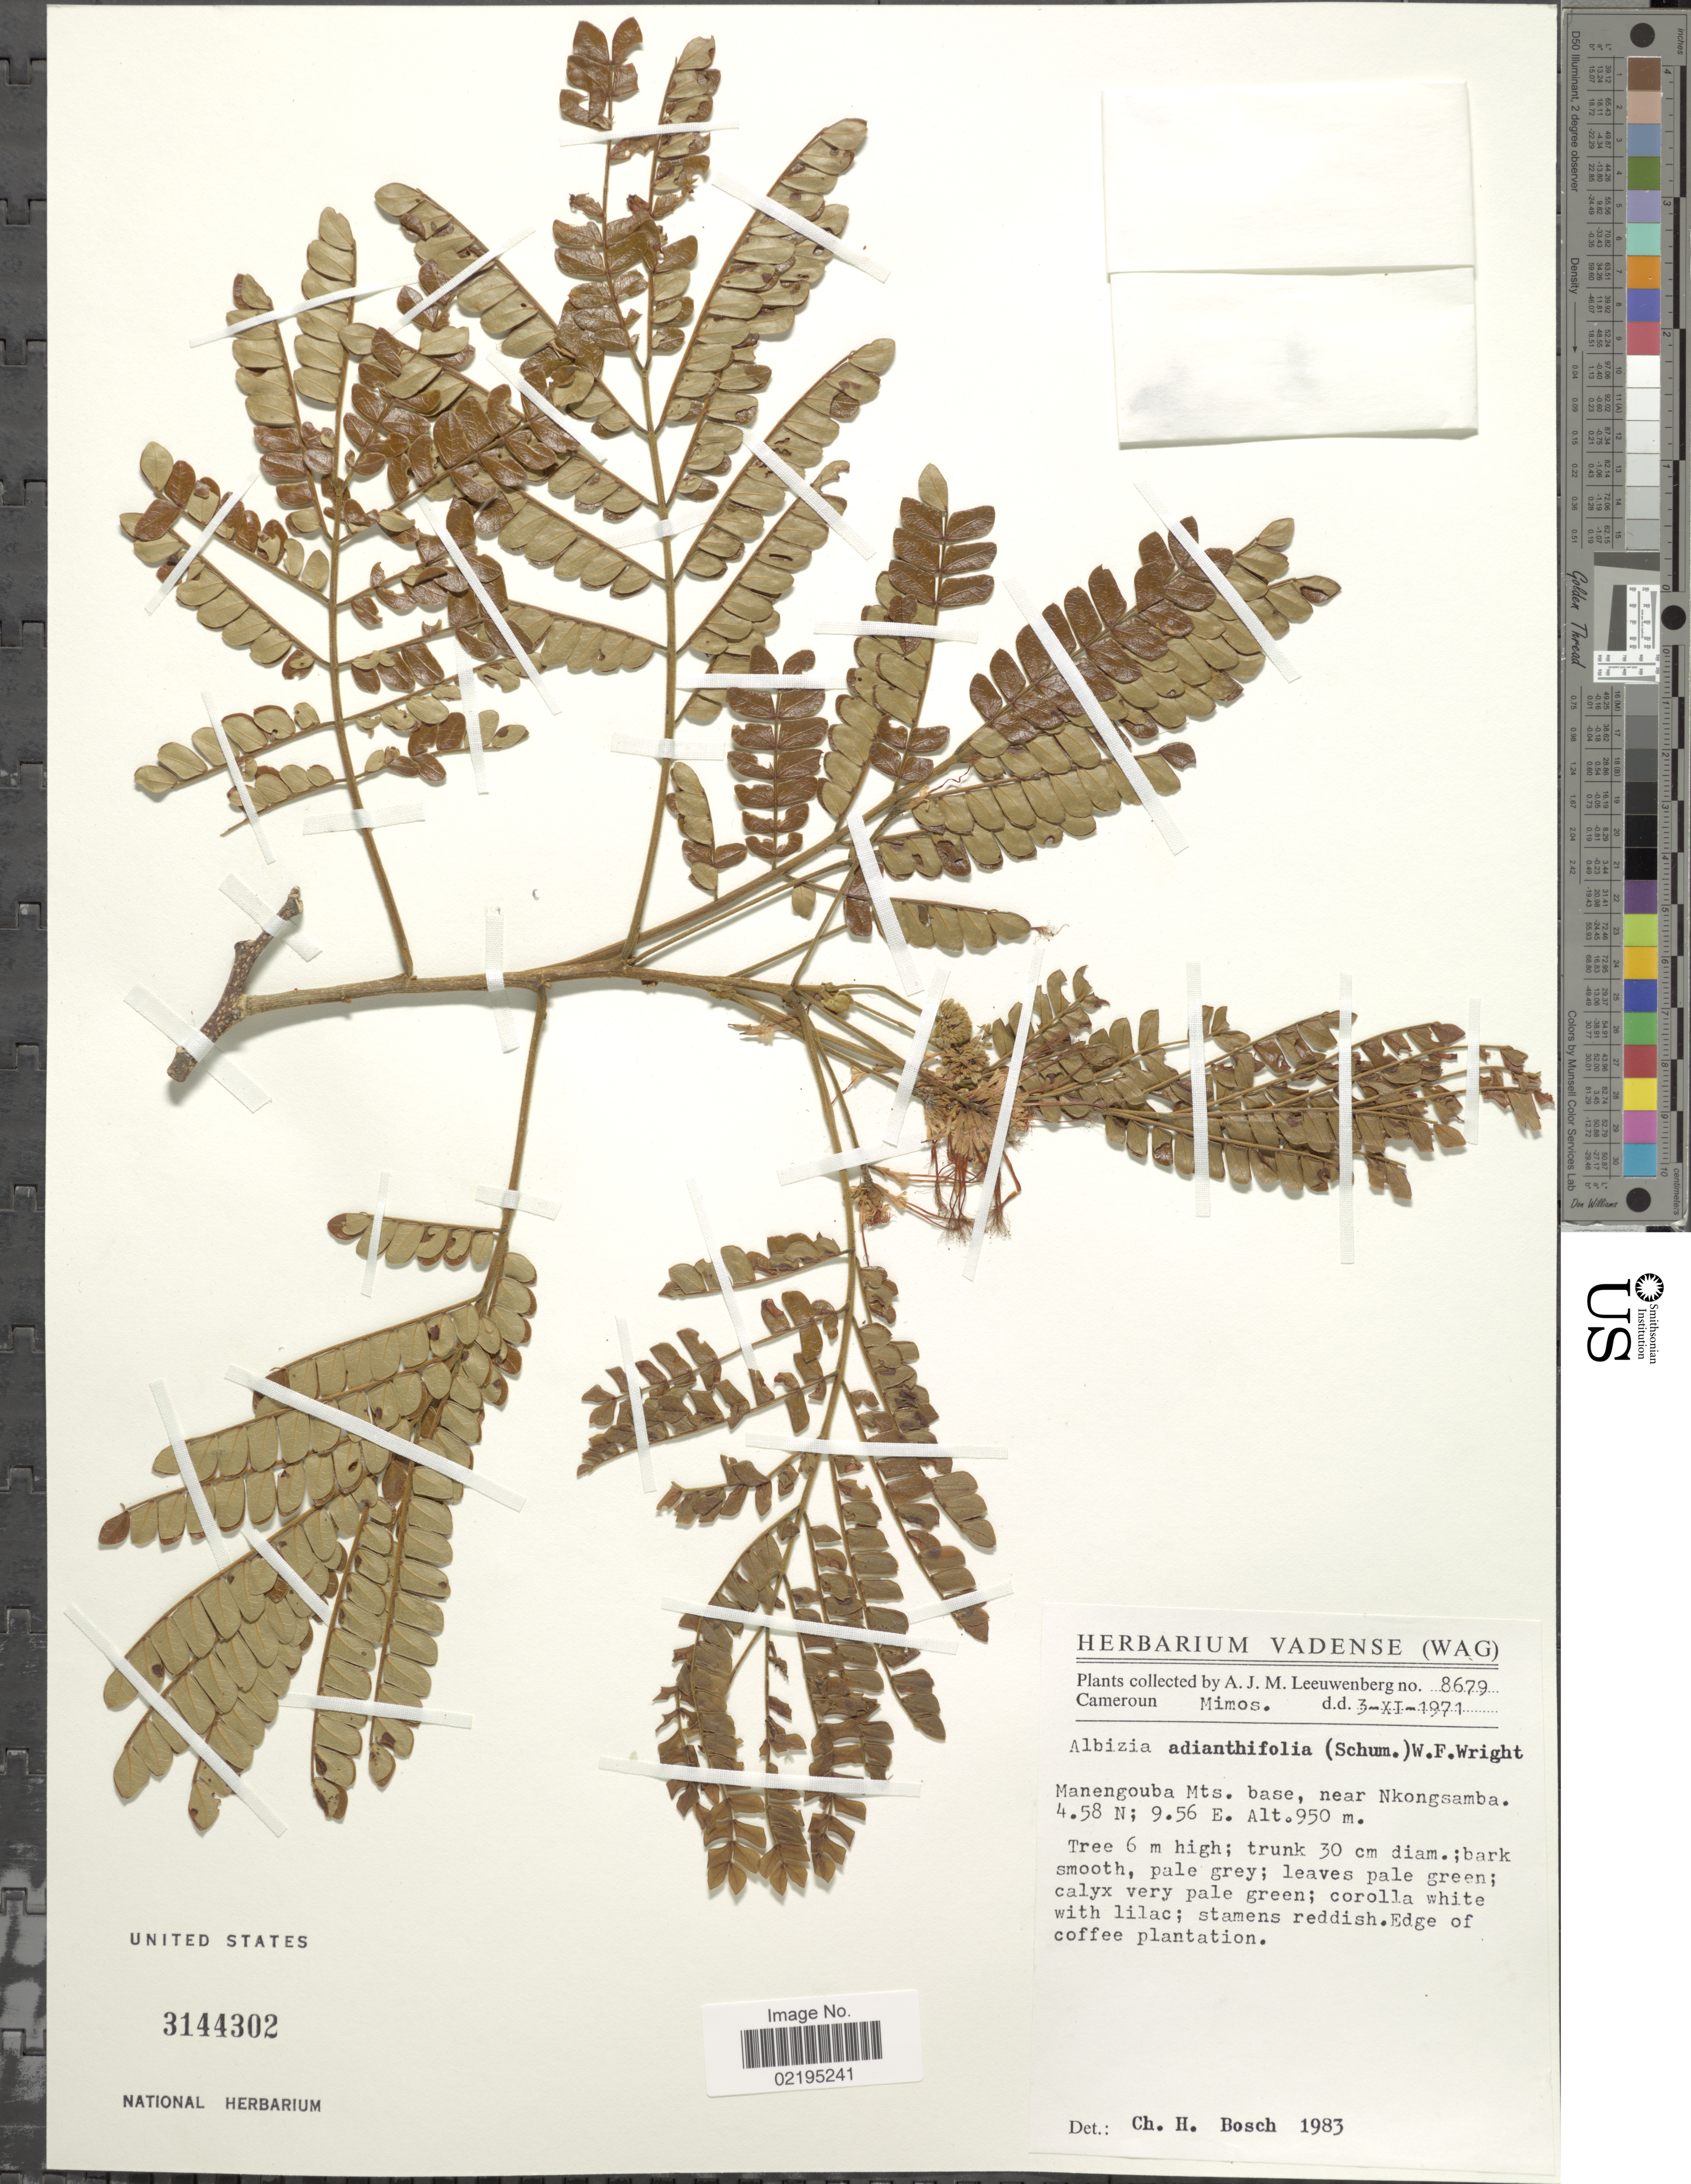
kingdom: Plantae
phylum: Tracheophyta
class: Magnoliopsida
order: Fabales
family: Fabaceae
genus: Albizia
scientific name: Albizia adianthifolia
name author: (Schumach.) W. Wight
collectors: A. J. M. Leeuwenberg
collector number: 8679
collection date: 1971-11-03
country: Cameroon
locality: Mimos., Manengouba Mts. base, near Nkongsamba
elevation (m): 950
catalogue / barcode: US 3144302